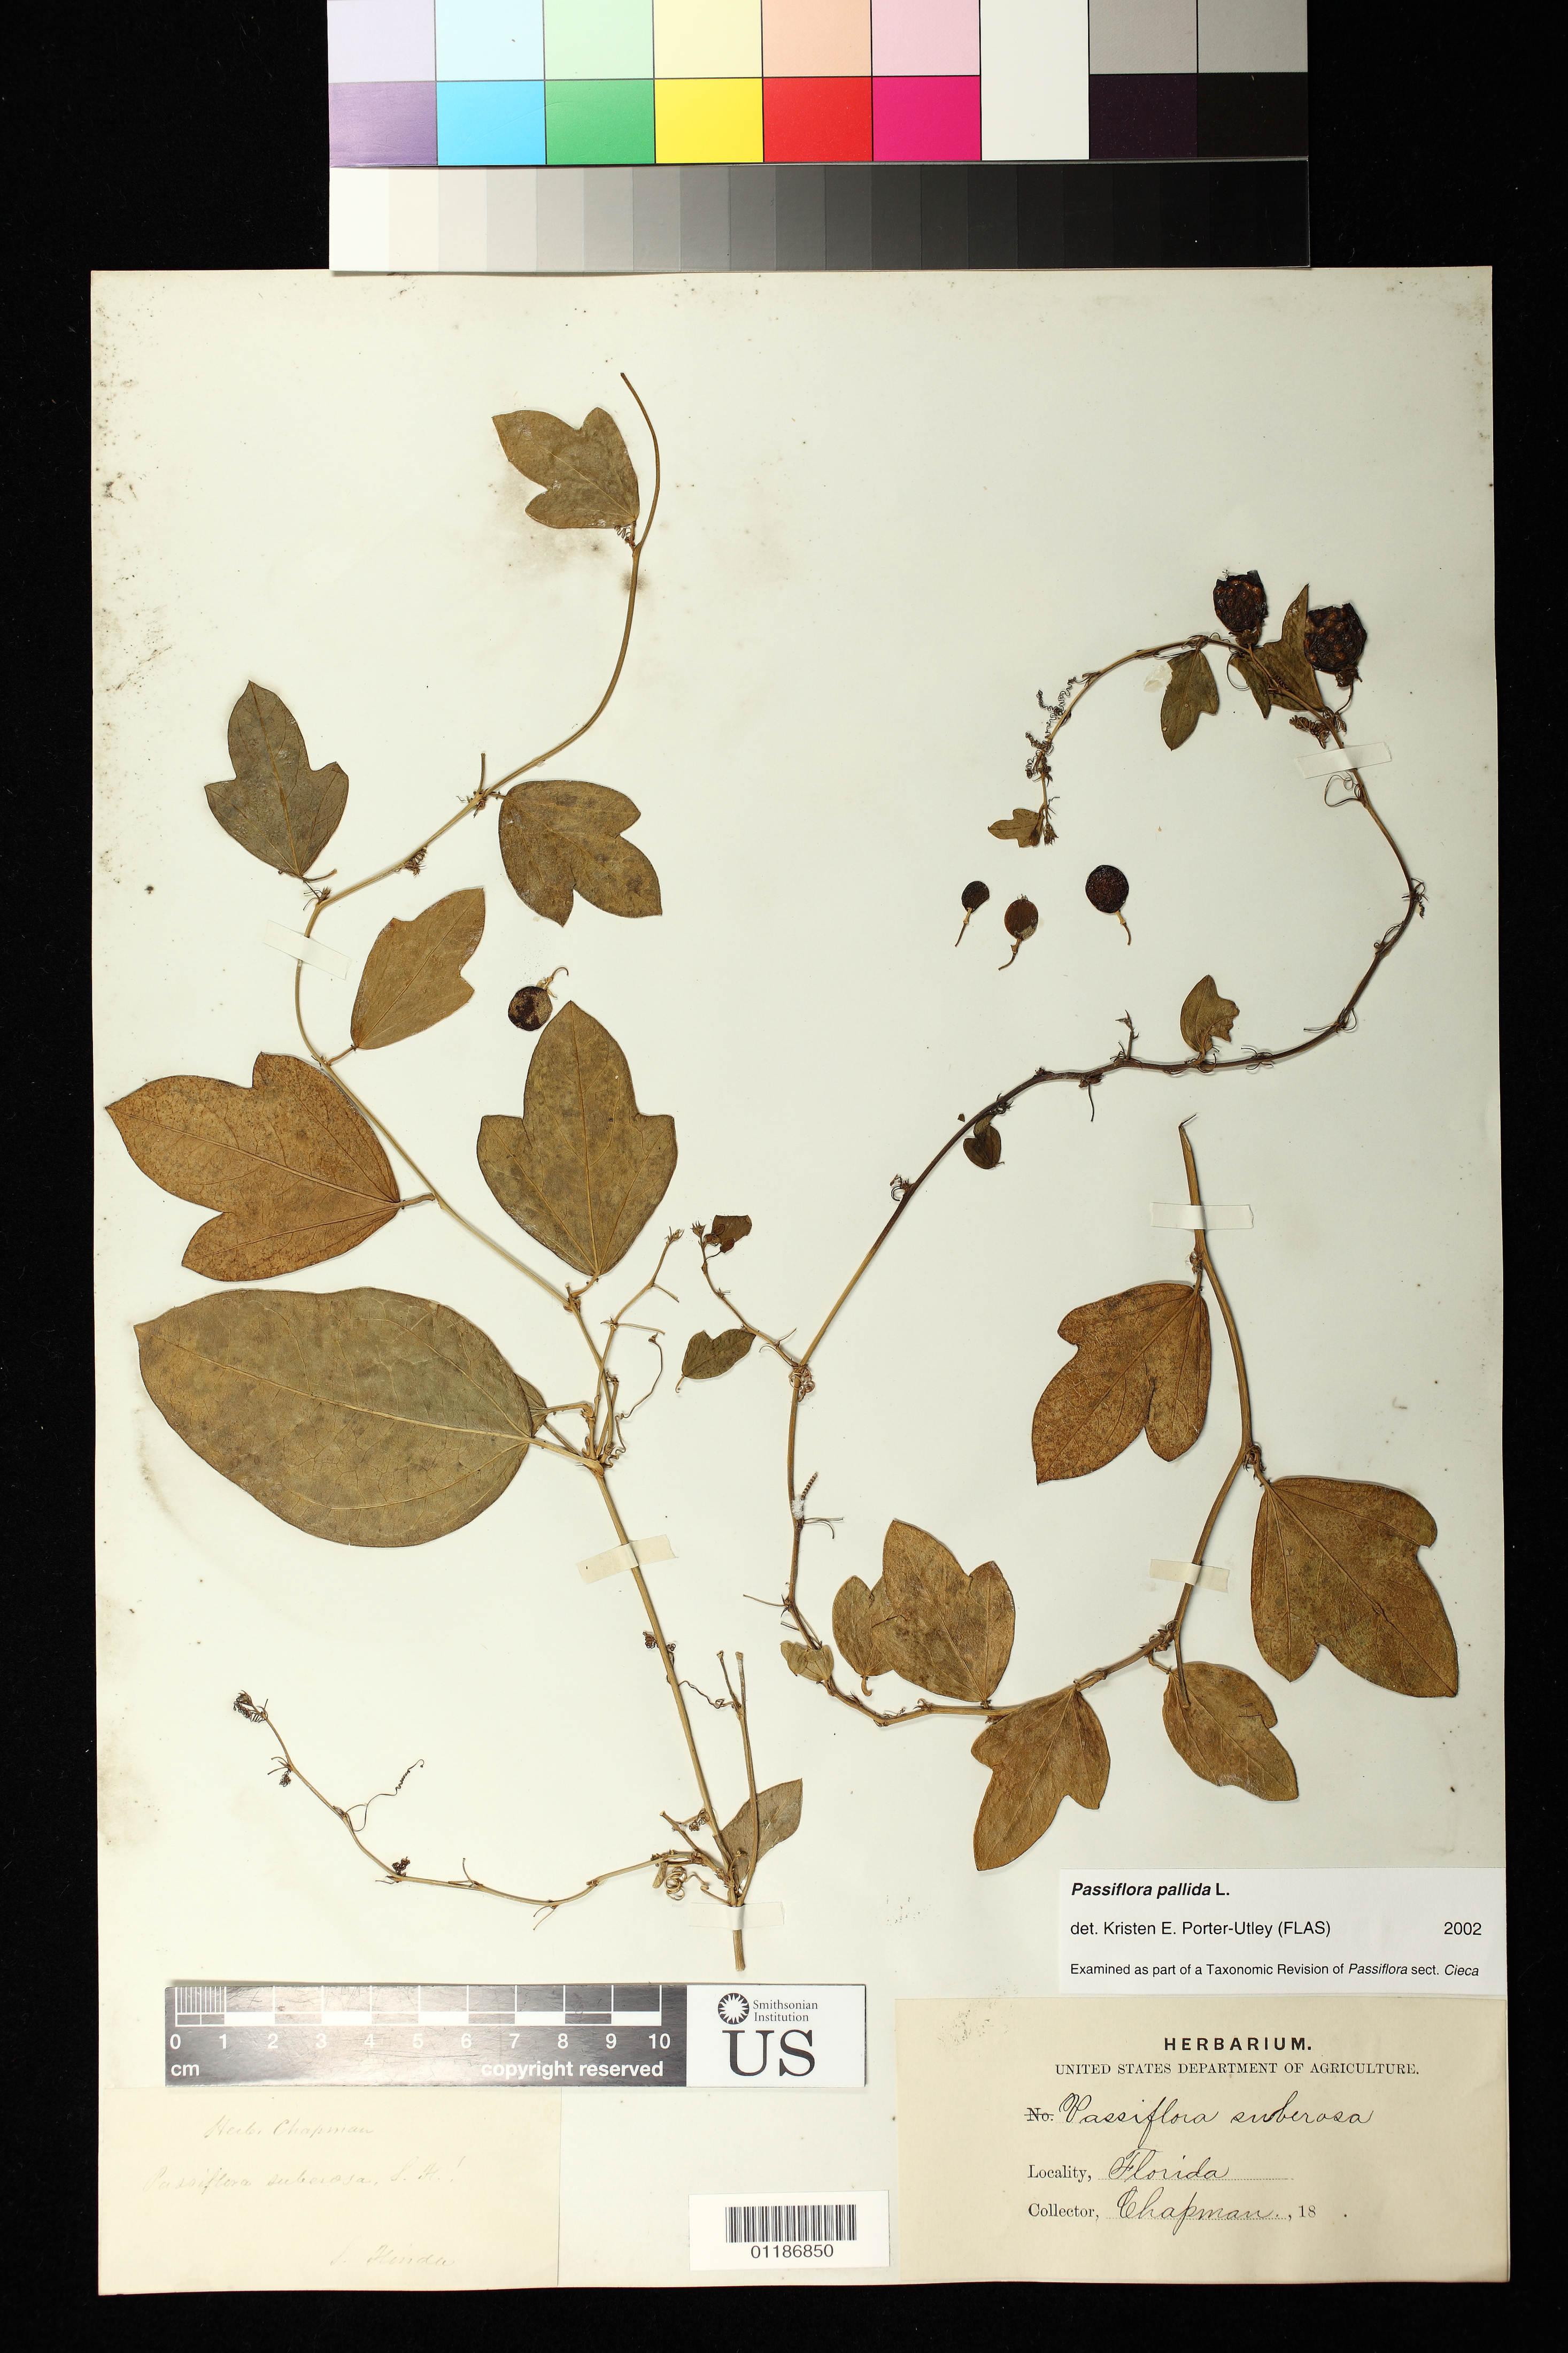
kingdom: Plantae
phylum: Tracheophyta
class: Magnoliopsida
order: Malpighiales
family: Passifloraceae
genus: Passiflora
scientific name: Passiflora pallida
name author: L.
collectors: A. Chapman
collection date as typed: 18--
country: United States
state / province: Florida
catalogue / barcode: US 101459